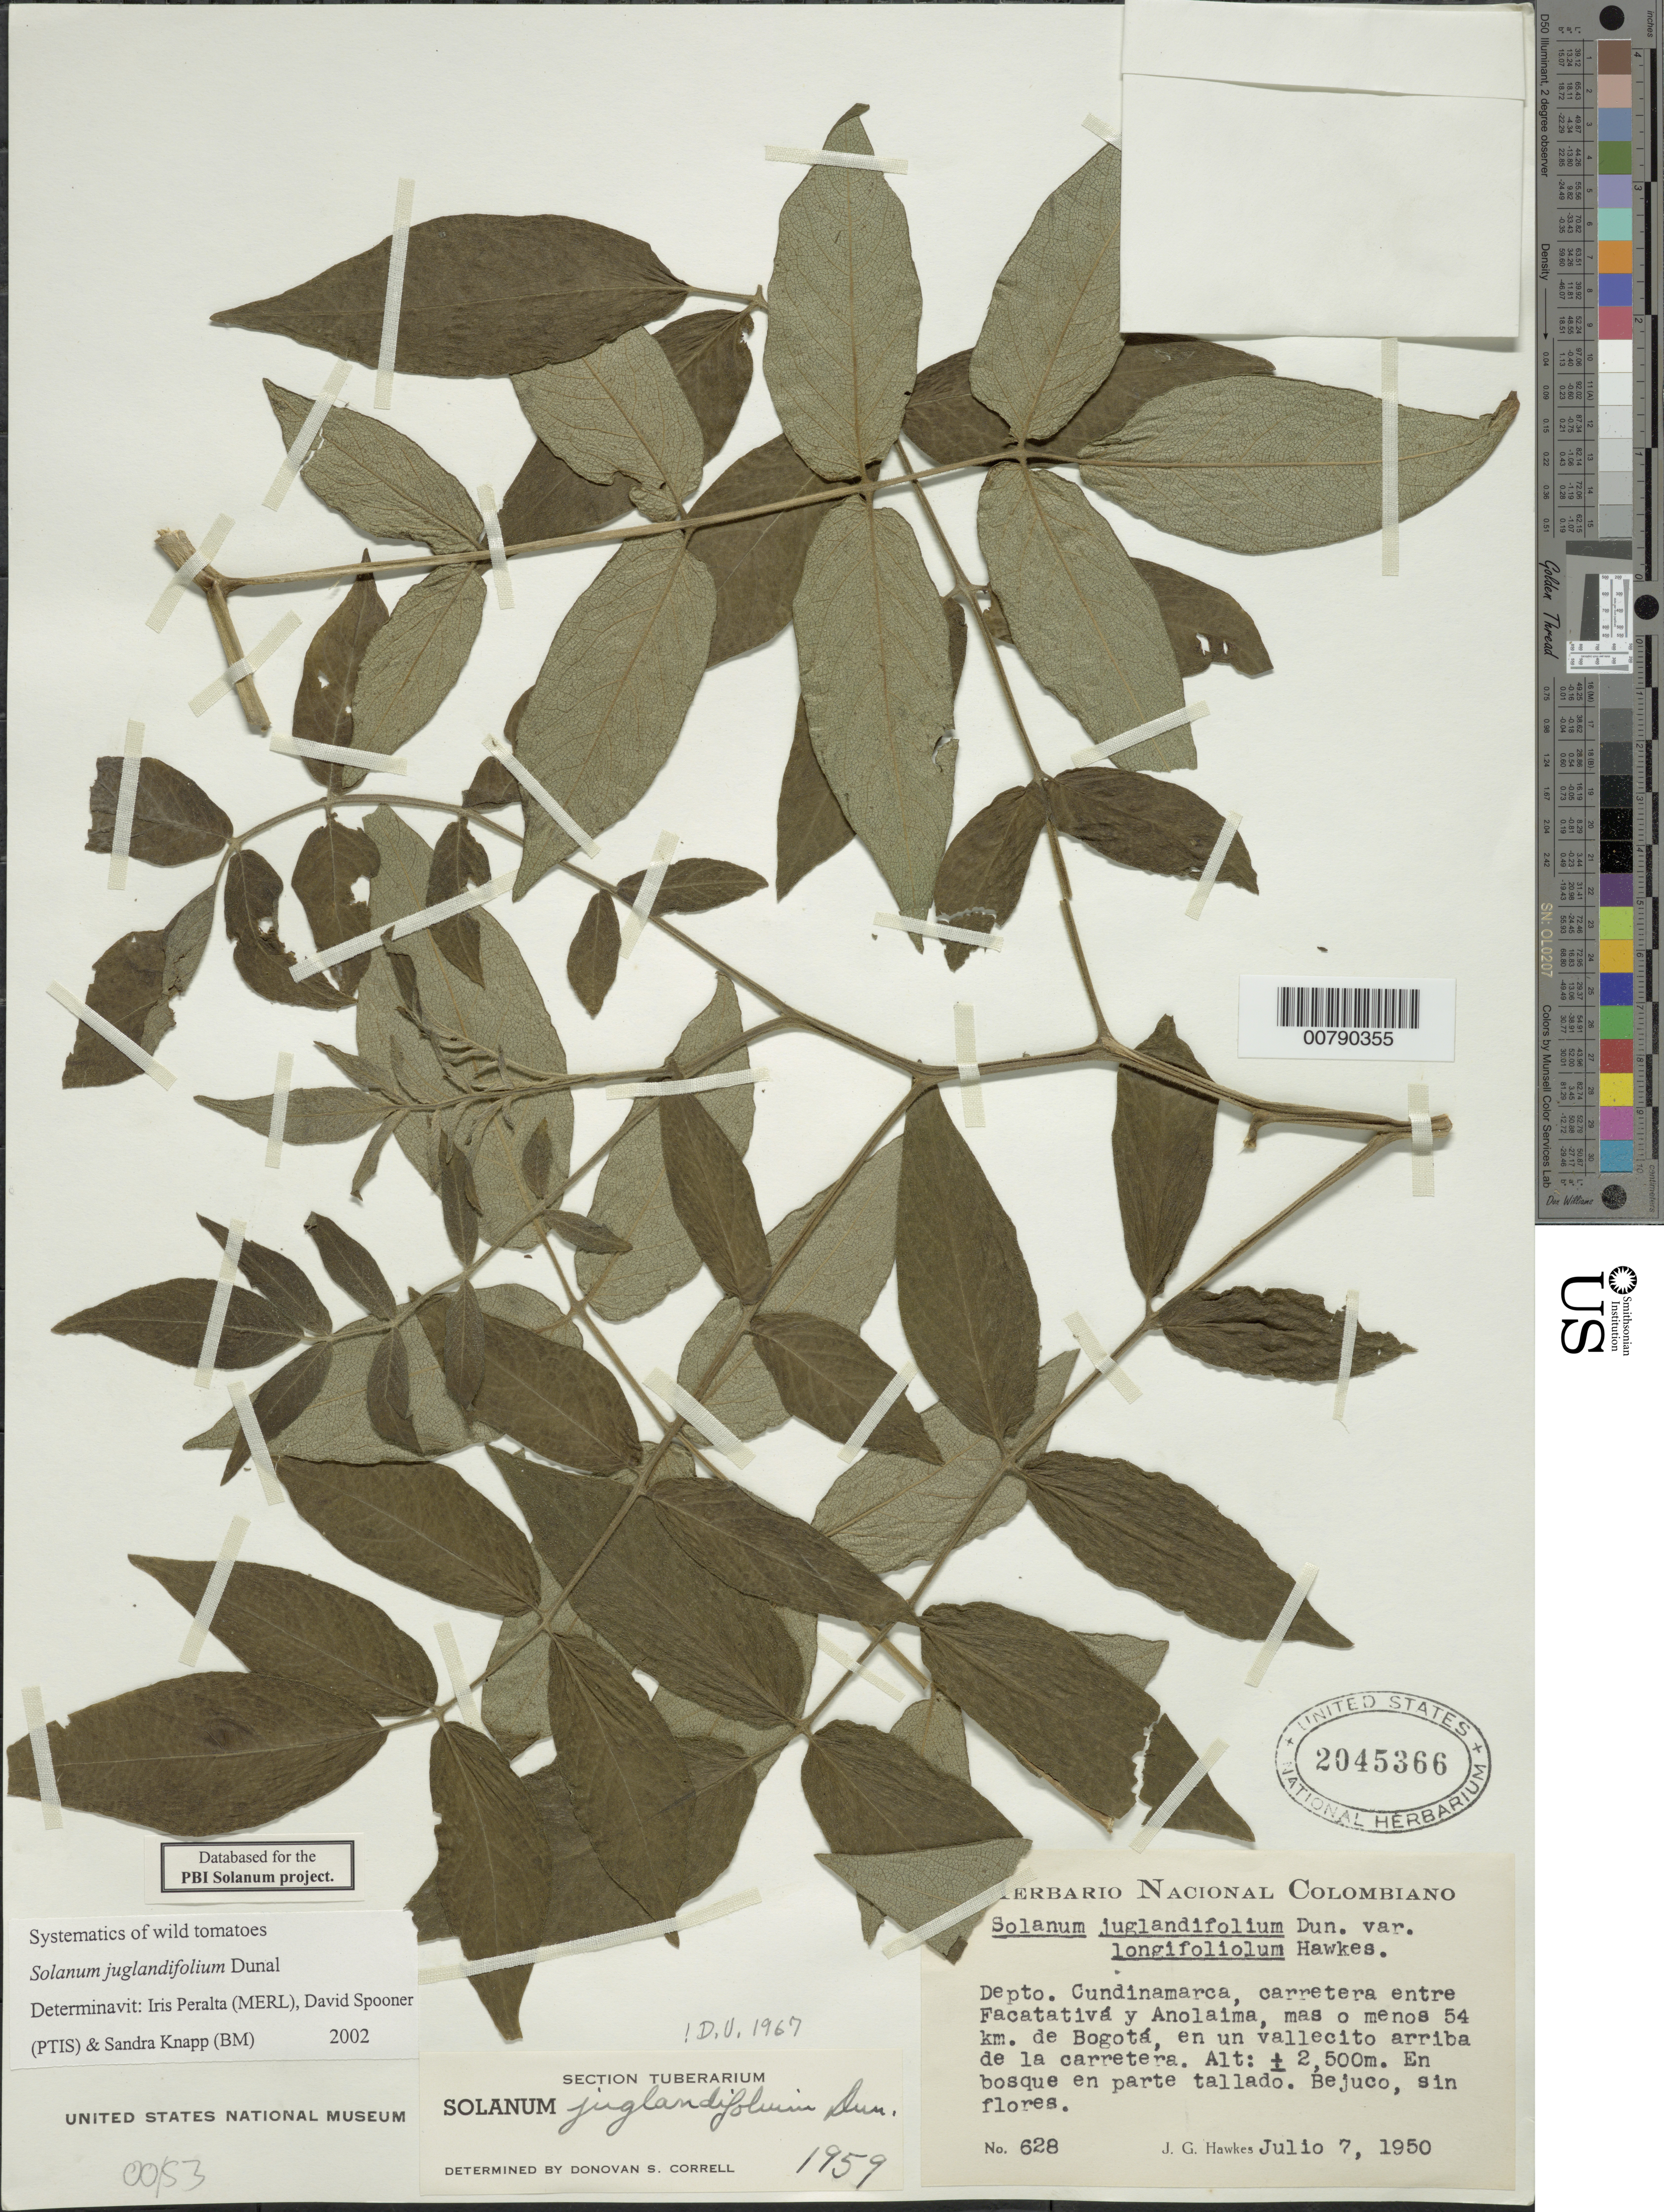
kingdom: Plantae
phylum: Tracheophyta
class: Magnoliopsida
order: Solanales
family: Solanaceae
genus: Solanum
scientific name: Solanum juglandifolium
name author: Dunal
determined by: Peralta, Iris E.; Knapp, S. D.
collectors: J. Hawkes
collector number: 628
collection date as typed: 7 Jul 1950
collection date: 1950-07-07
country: Colombia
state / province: Cundinamarca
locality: carretera entre facatativa y Anolaima, ca. 54 km de Bogotá, en un vallecito arriba de la carretera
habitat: bosque en parte tallado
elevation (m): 2500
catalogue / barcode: US 2045366